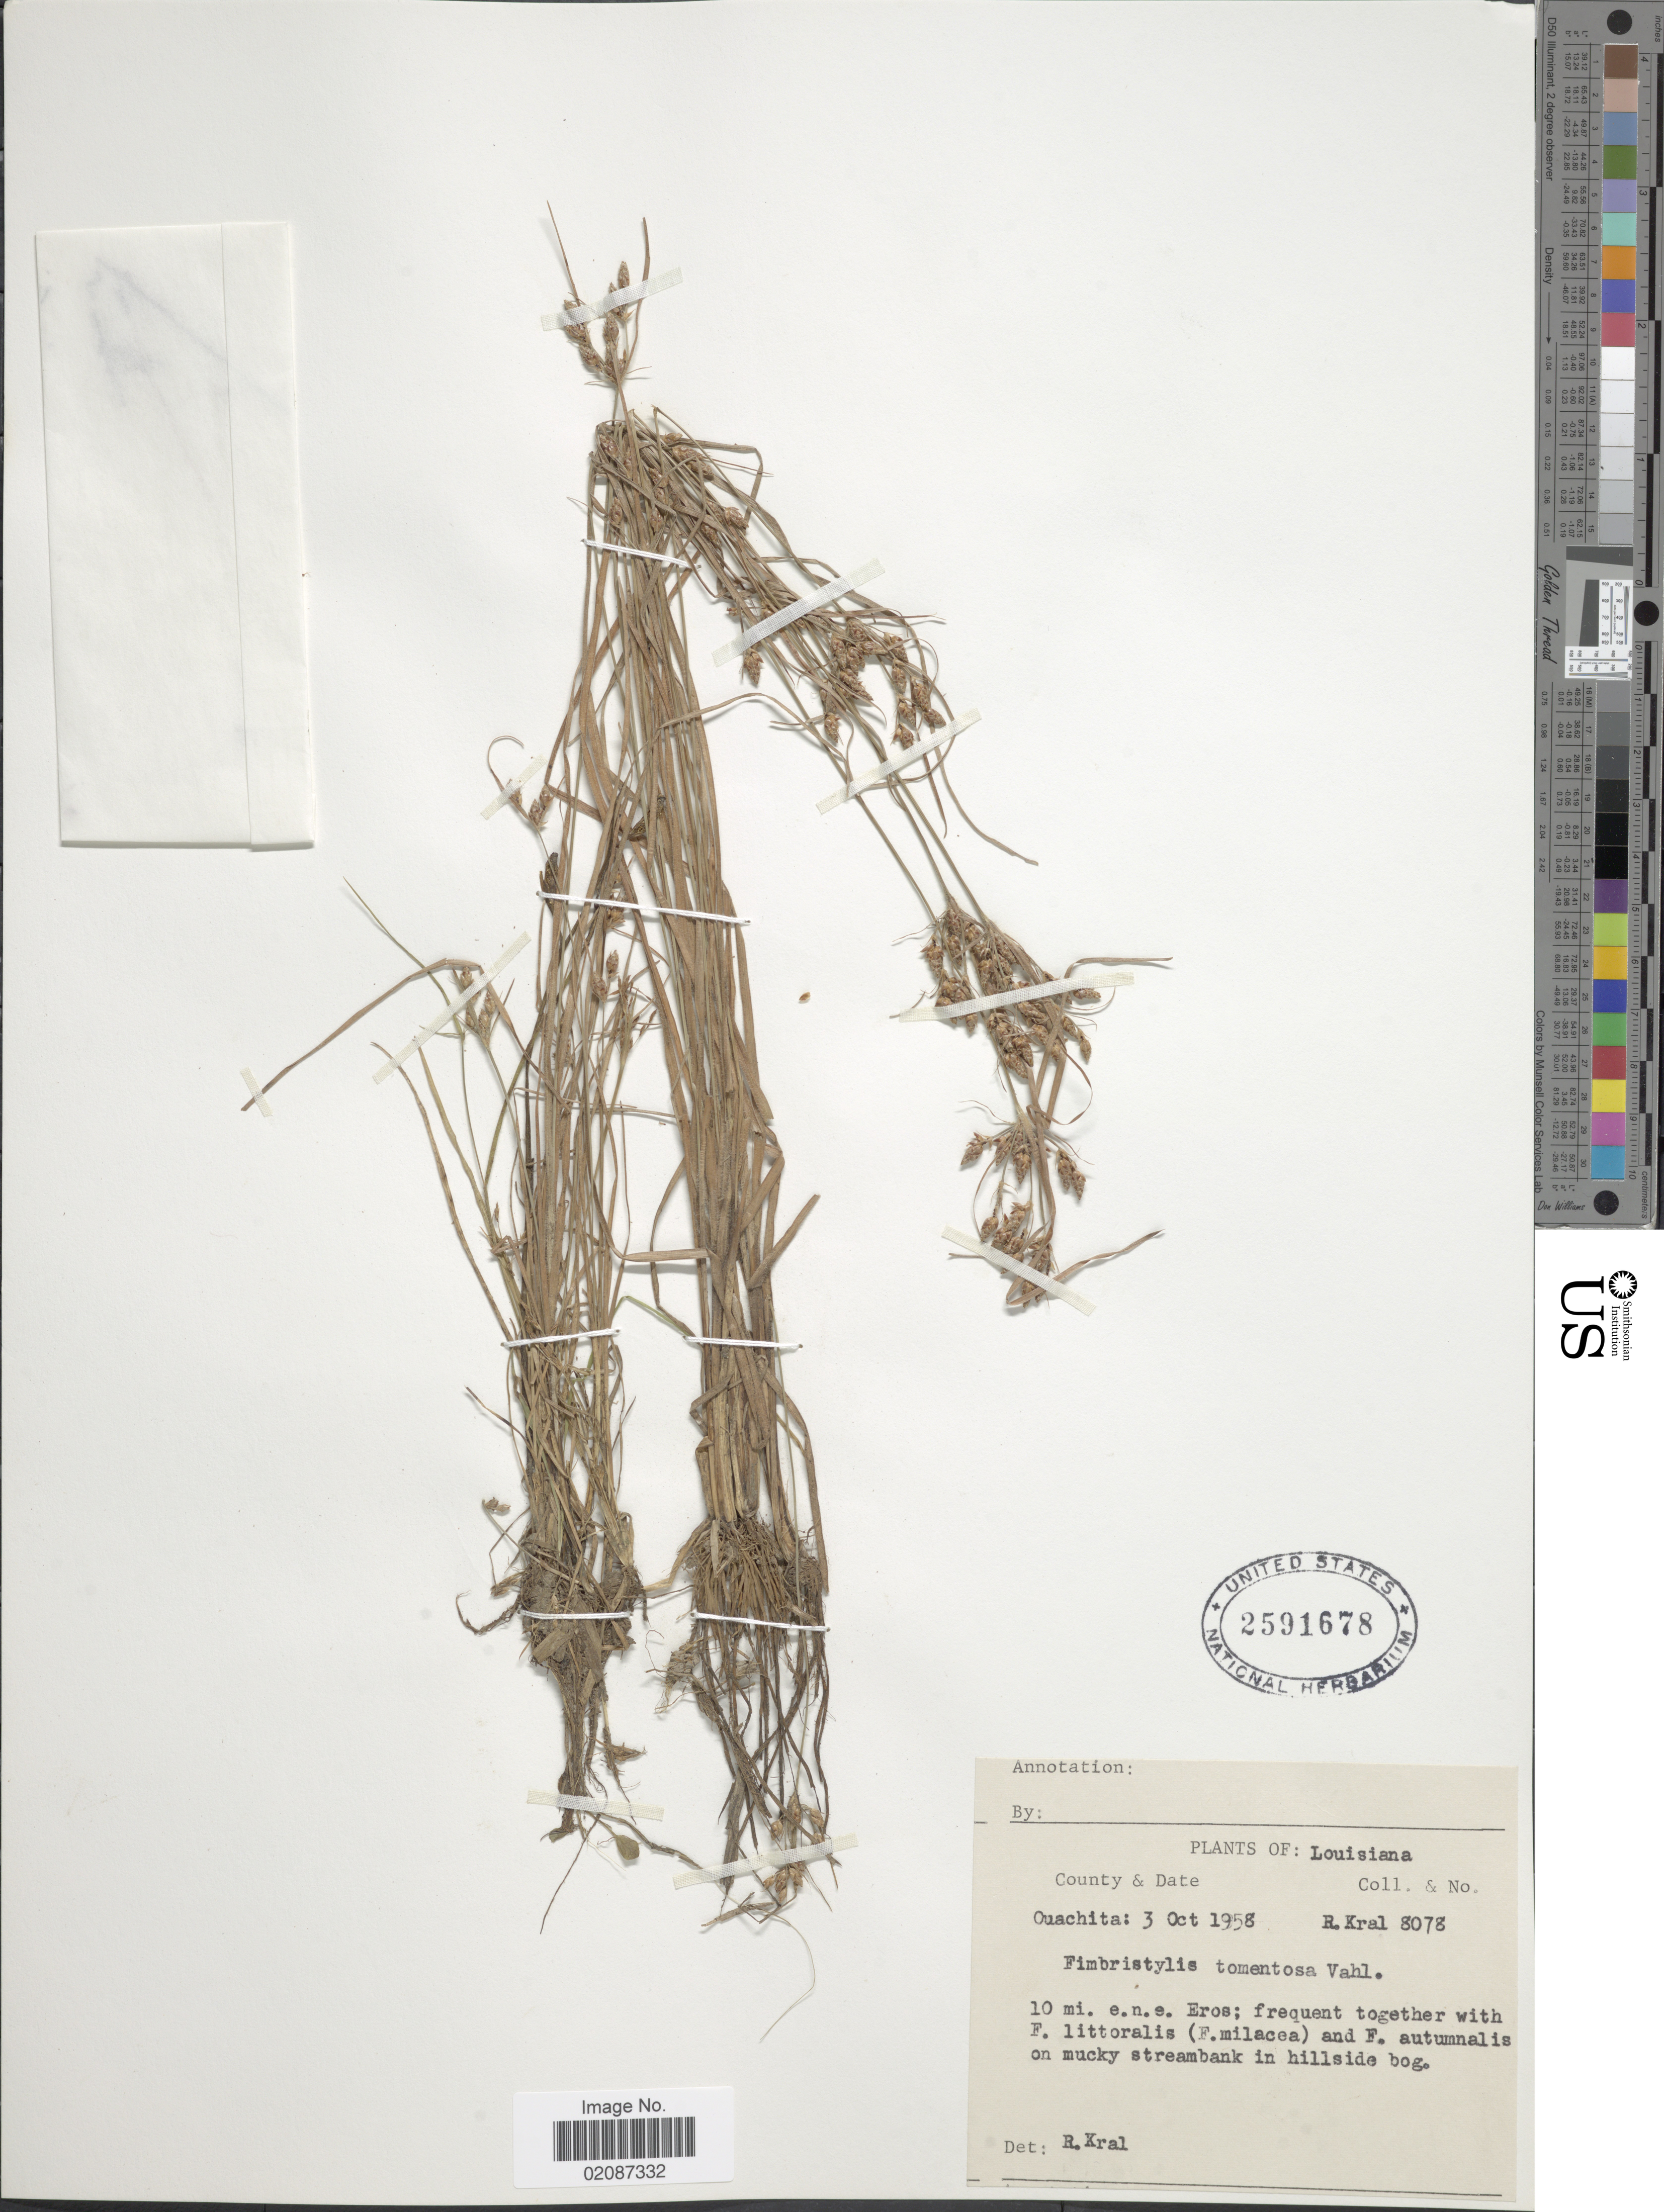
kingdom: Plantae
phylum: Tracheophyta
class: Liliopsida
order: Poales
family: Cyperaceae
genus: Fimbristylis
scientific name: Fimbristylis tomentosa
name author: Vahl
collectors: R. Kral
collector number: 8078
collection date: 1958-10-03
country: United States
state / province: Louisiana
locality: Ouachita County, 10 mi. e.n.e. Eros, on mucky streambank in hillside bog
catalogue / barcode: US 2591678